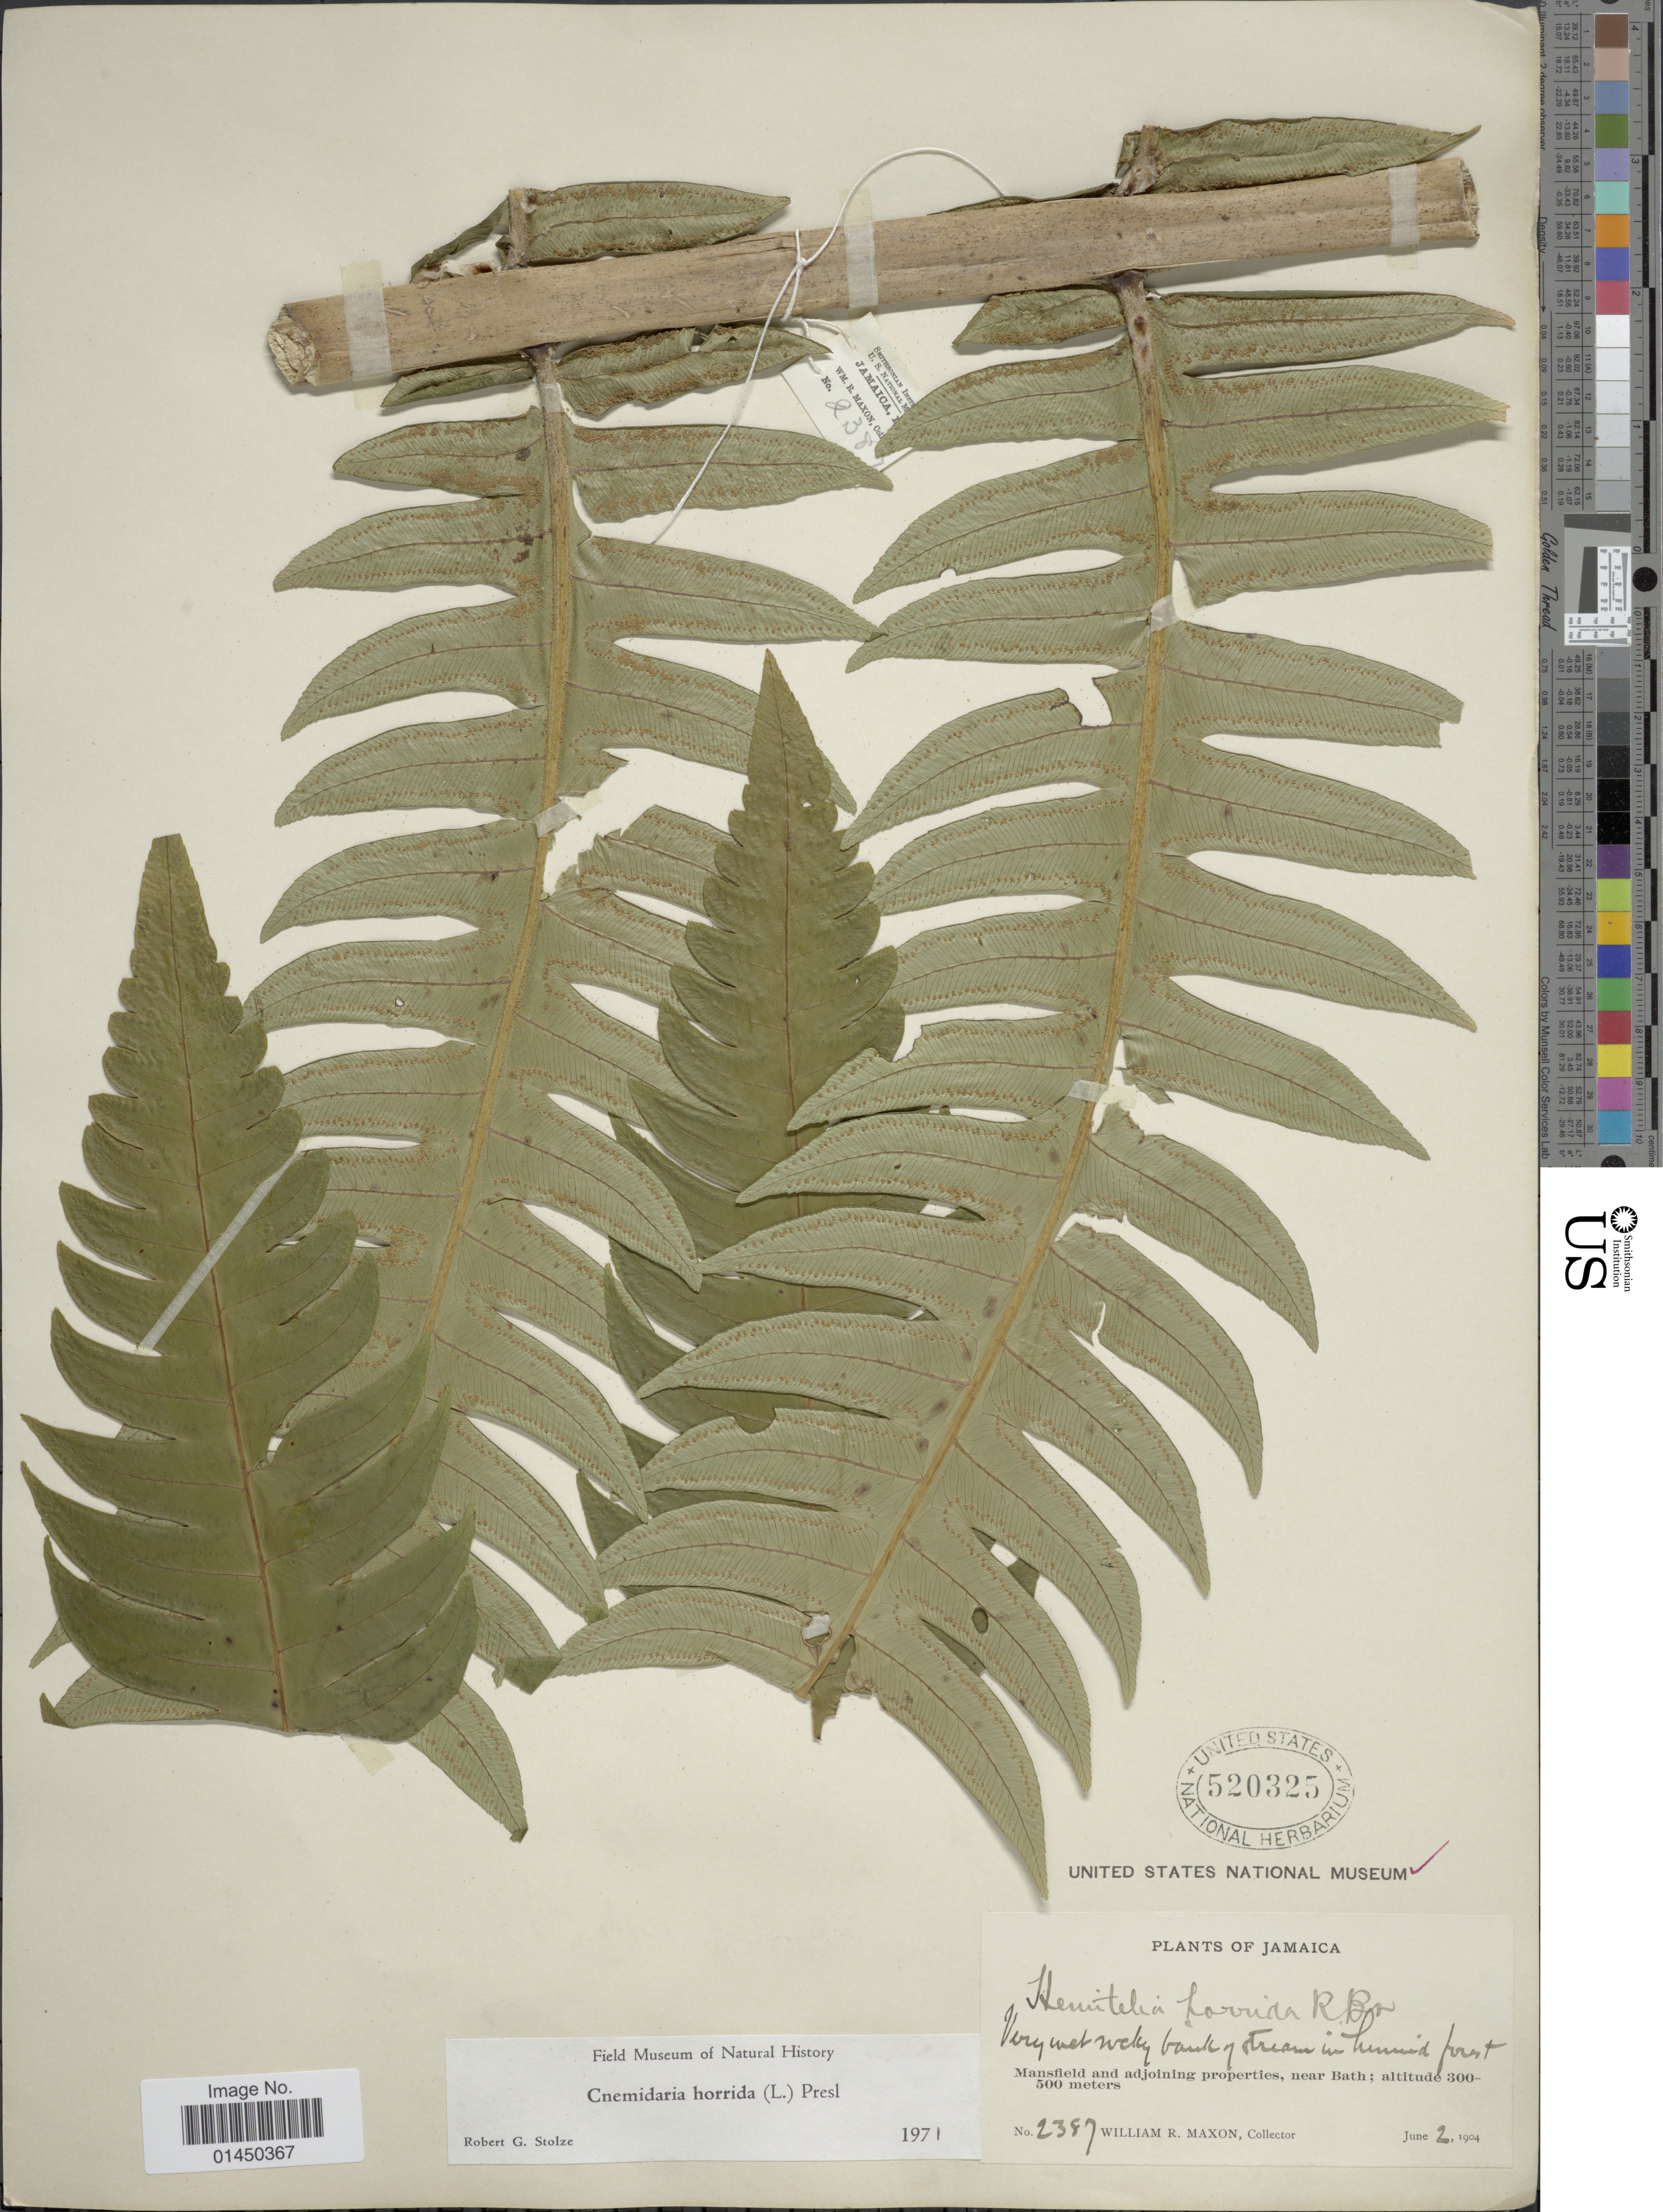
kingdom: Plantae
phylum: Tracheophyta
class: Polypodiopsida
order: Cyatheales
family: Cyatheaceae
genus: Cyathea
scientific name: Cyathea horrida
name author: (L.) Sm.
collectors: W. R. Maxon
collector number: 2387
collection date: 1904-06-02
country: Jamaica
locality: Very wet rocky bank of stream in humid forest. Mansfield and adjoining properties, near Bath.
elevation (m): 300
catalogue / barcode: US 520325